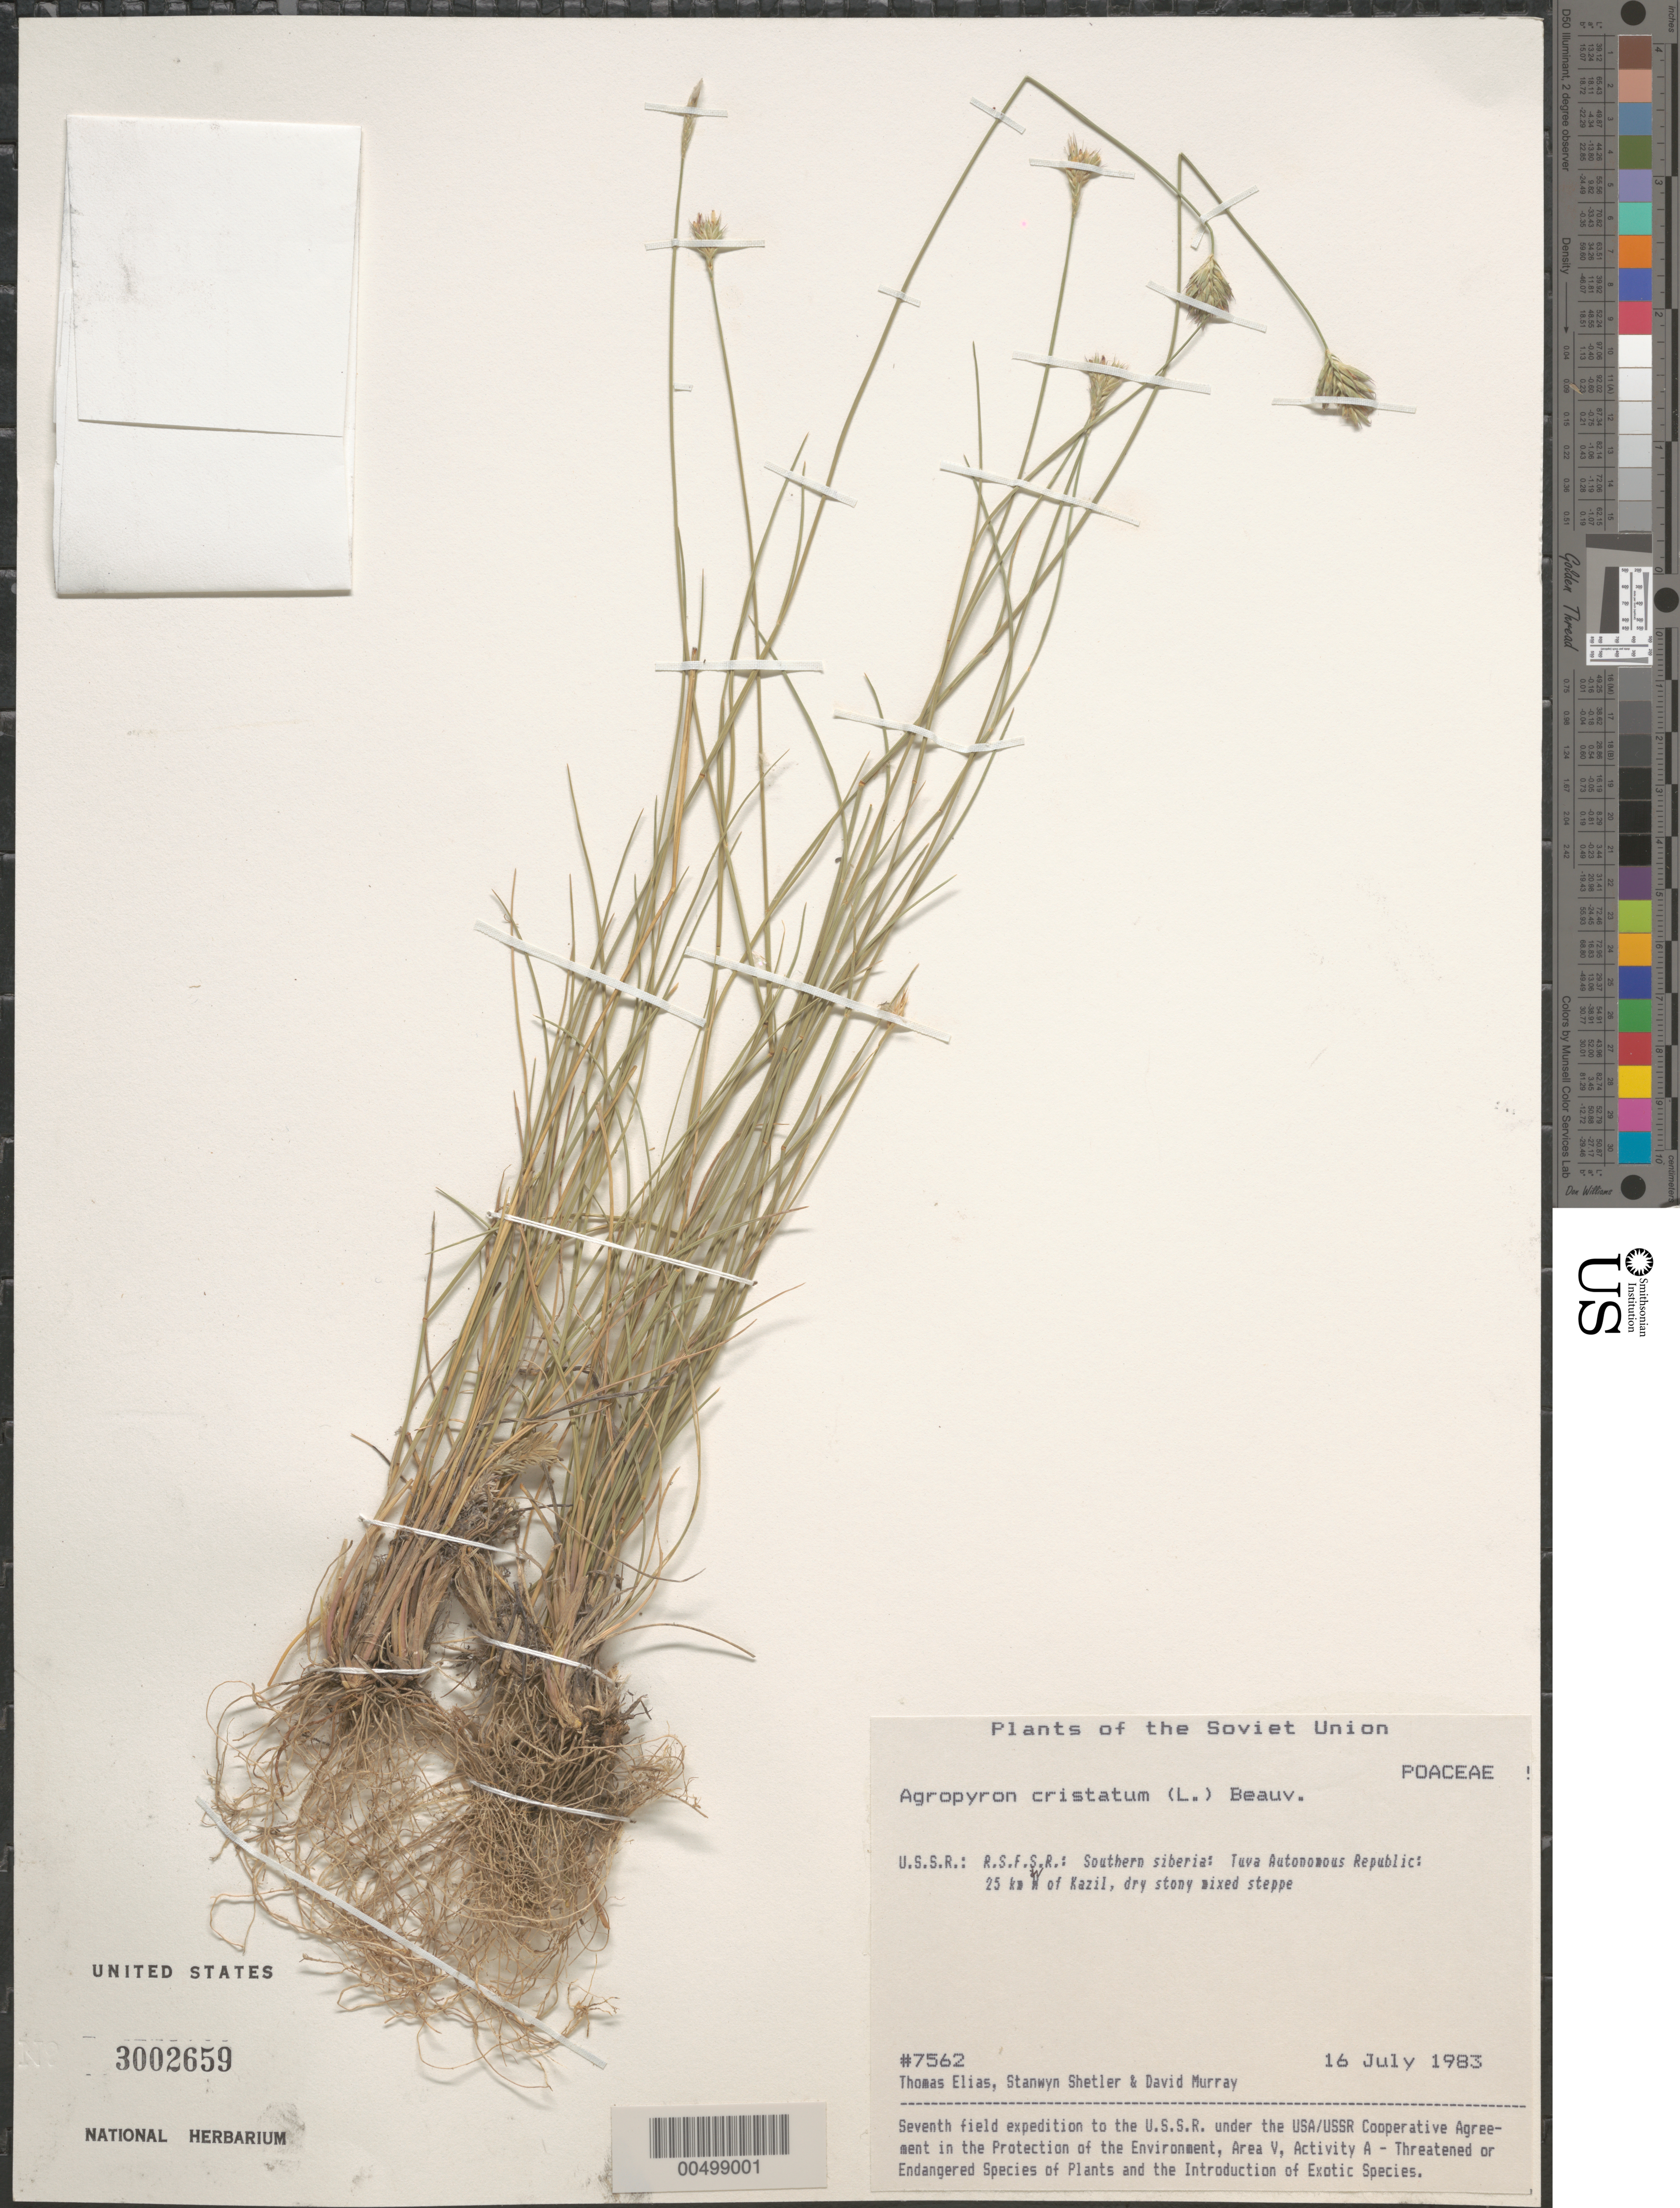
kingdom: Plantae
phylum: Tracheophyta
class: Liliopsida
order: Poales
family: Poaceae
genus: Agropyron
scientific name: Agropyron cristatum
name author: (L.) Gaertn.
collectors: T. Elias, S. Shetler & D. F. Murray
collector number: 7562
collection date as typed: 16 Jul 1983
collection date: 1983-07-16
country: Russian Federation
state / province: Tuva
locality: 25 km W of Kazil [Kyzyl]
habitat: dry stony mixed steppe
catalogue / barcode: US 3002659